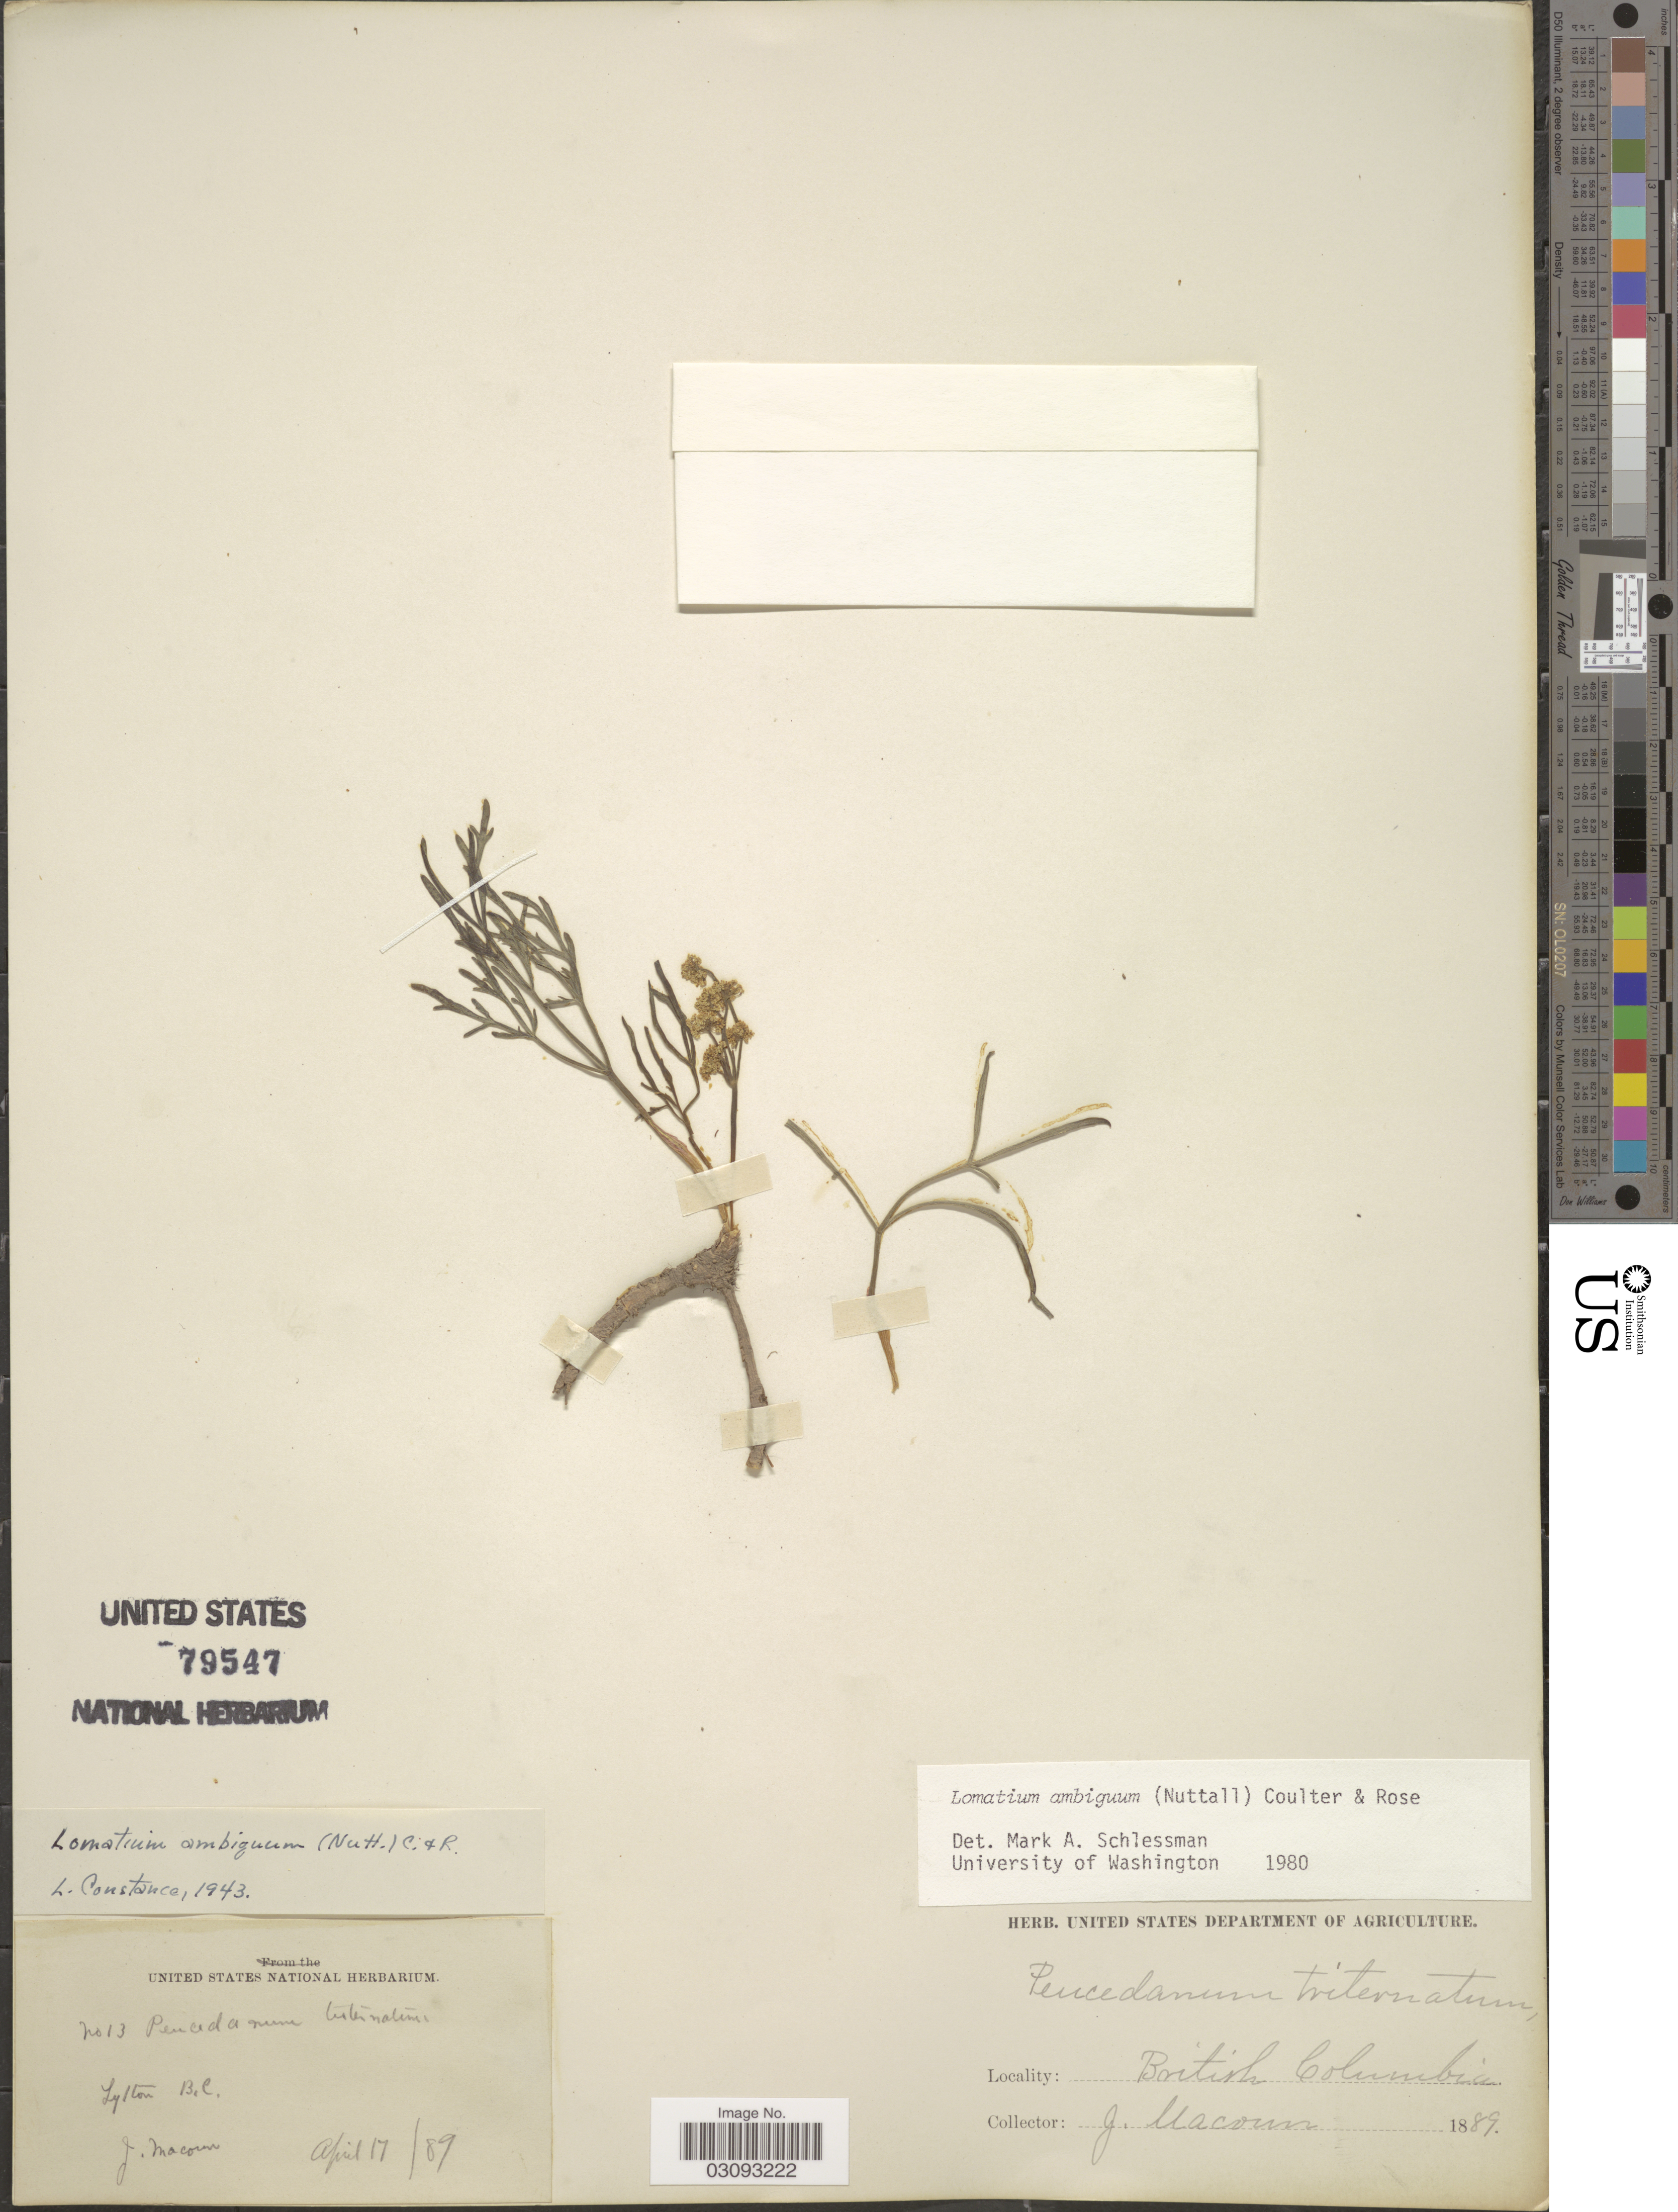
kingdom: Plantae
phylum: Tracheophyta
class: Magnoliopsida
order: Apiales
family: Apiaceae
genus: Lomatium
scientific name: Lomatium ambiguum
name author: (Nutt.) Coult. & Rose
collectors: J. Macoun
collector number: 13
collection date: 1889-04-17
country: Canada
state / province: British Columbia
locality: Lytton B. C.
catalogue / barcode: US 79547